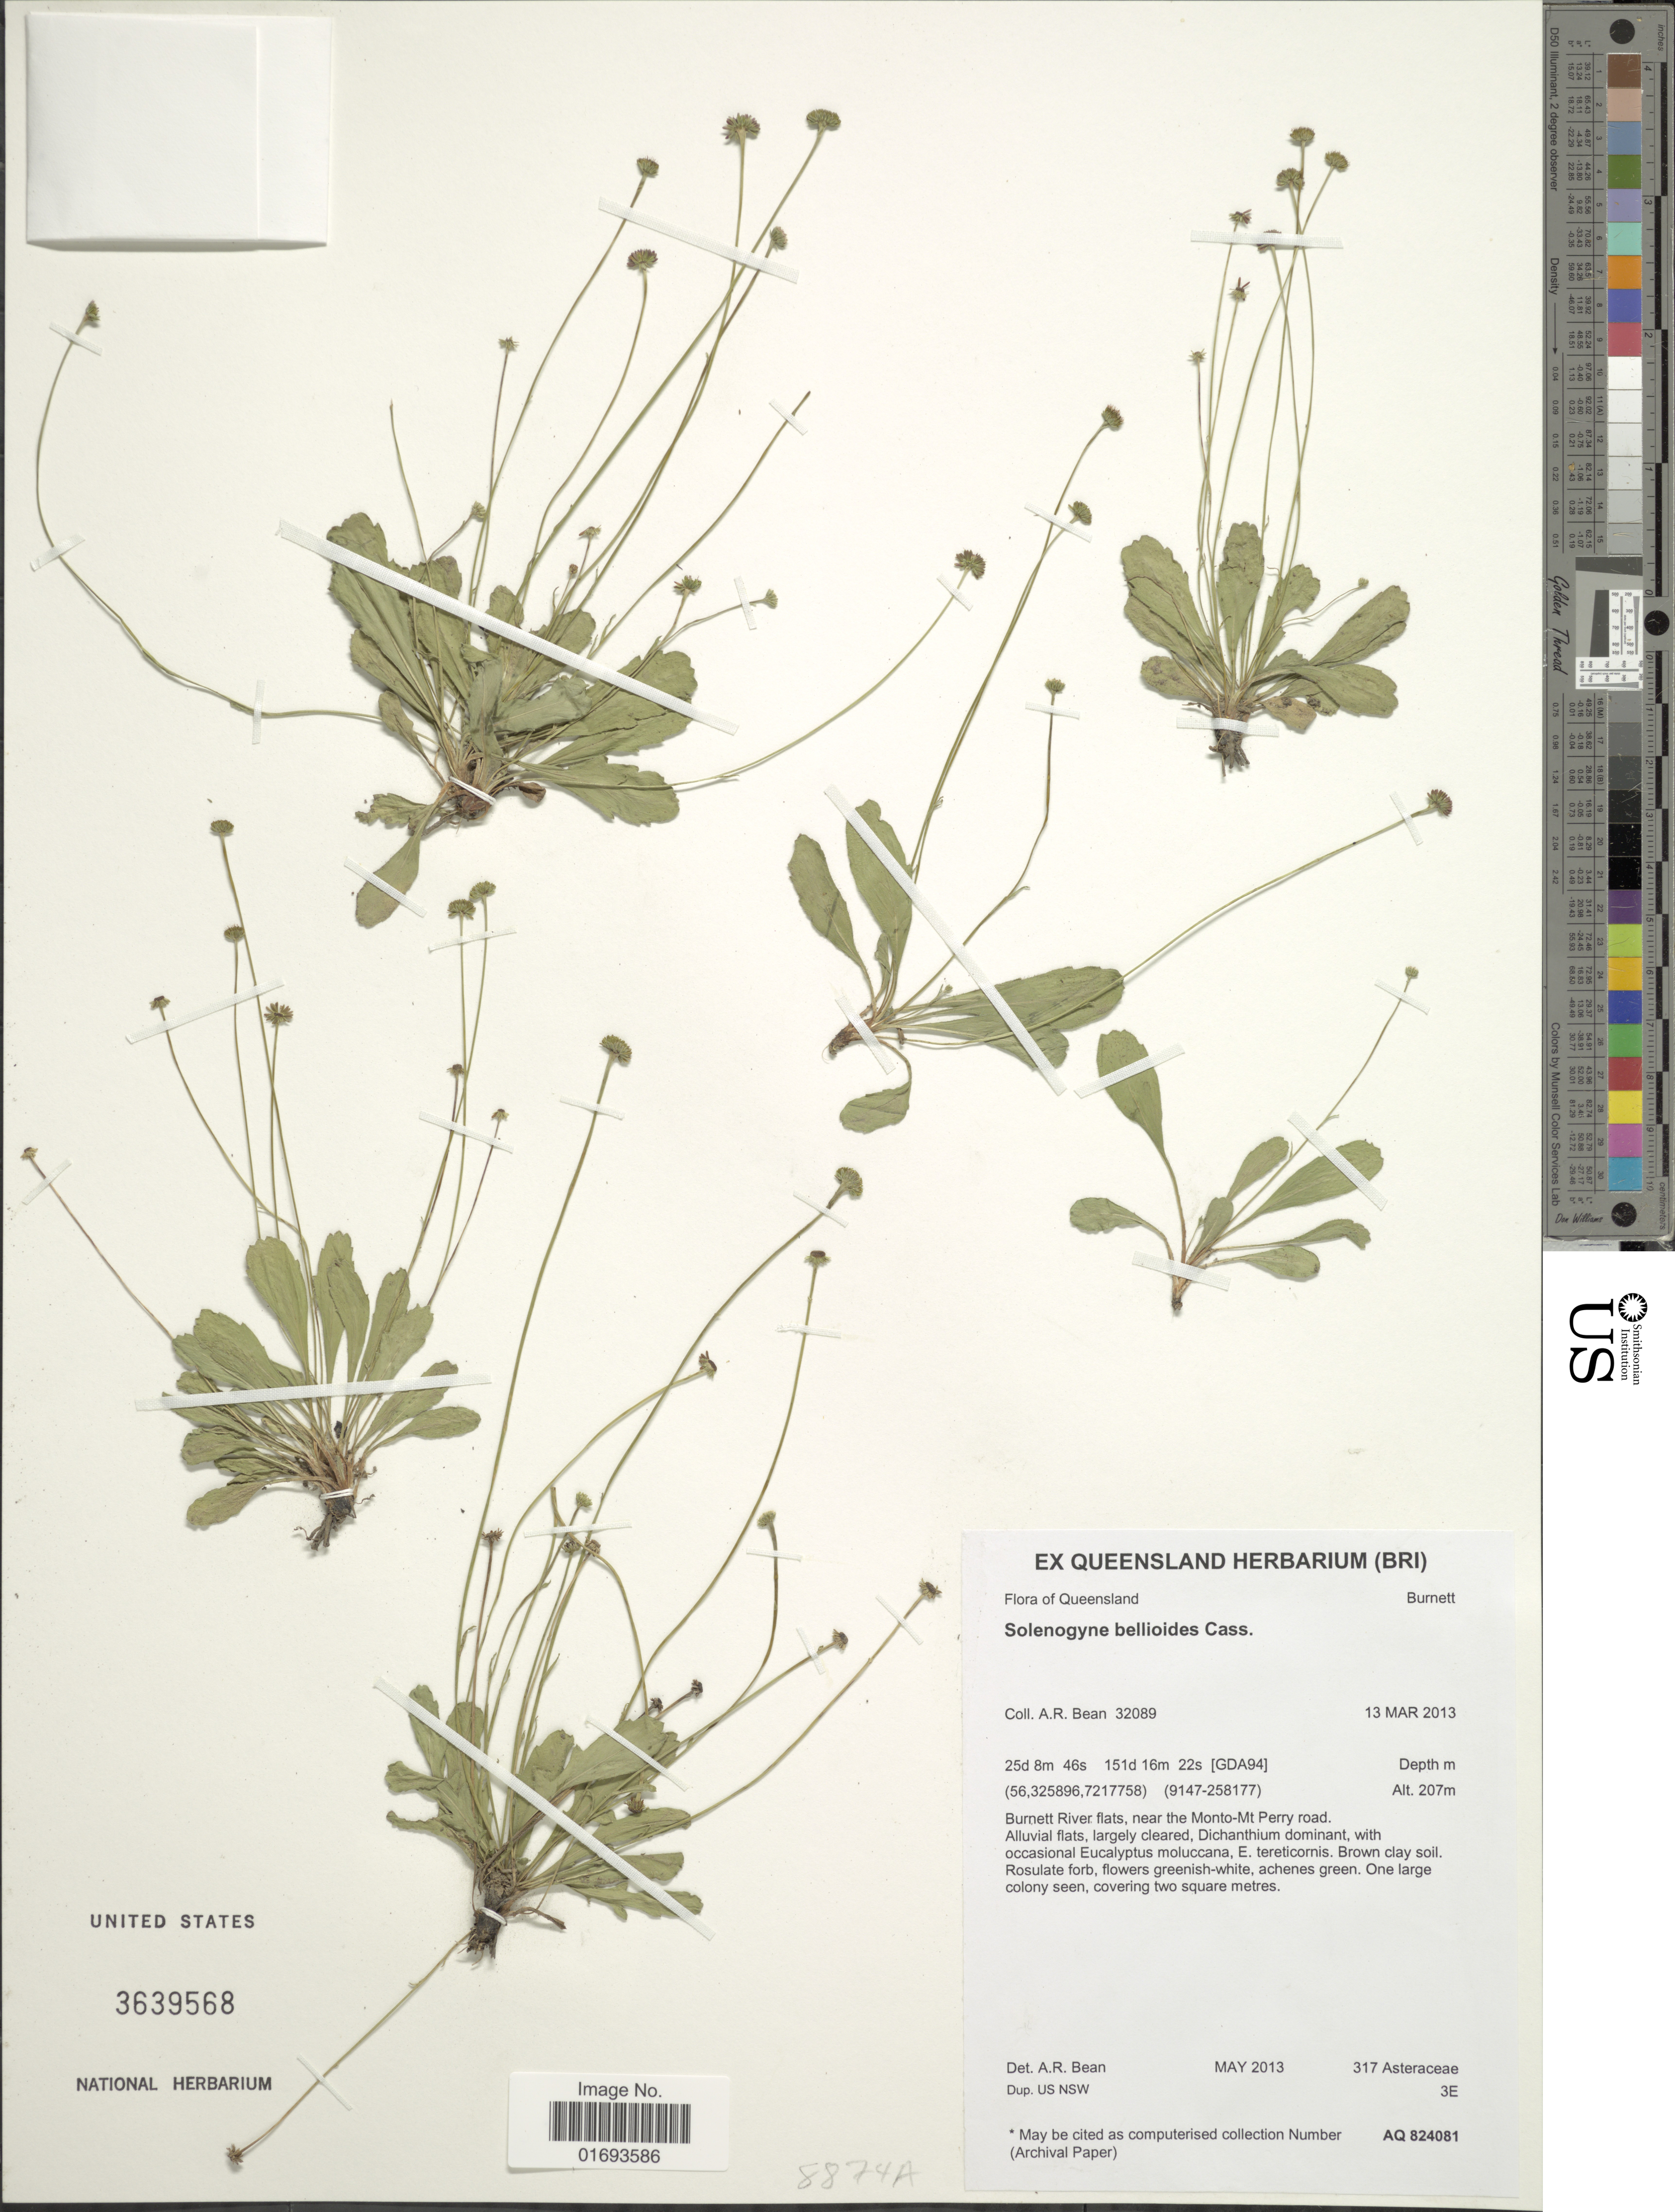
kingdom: Plantae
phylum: Tracheophyta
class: Magnoliopsida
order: Asterales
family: Asteraceae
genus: Solenogyne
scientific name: Solenogyne bellioides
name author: Cass.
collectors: A. R. Bean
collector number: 32089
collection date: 2013-03-13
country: Australia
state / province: Queensland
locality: Queensland. Burnett River flats, near the Monto-Mt Perry road.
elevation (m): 207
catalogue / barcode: US 3639568